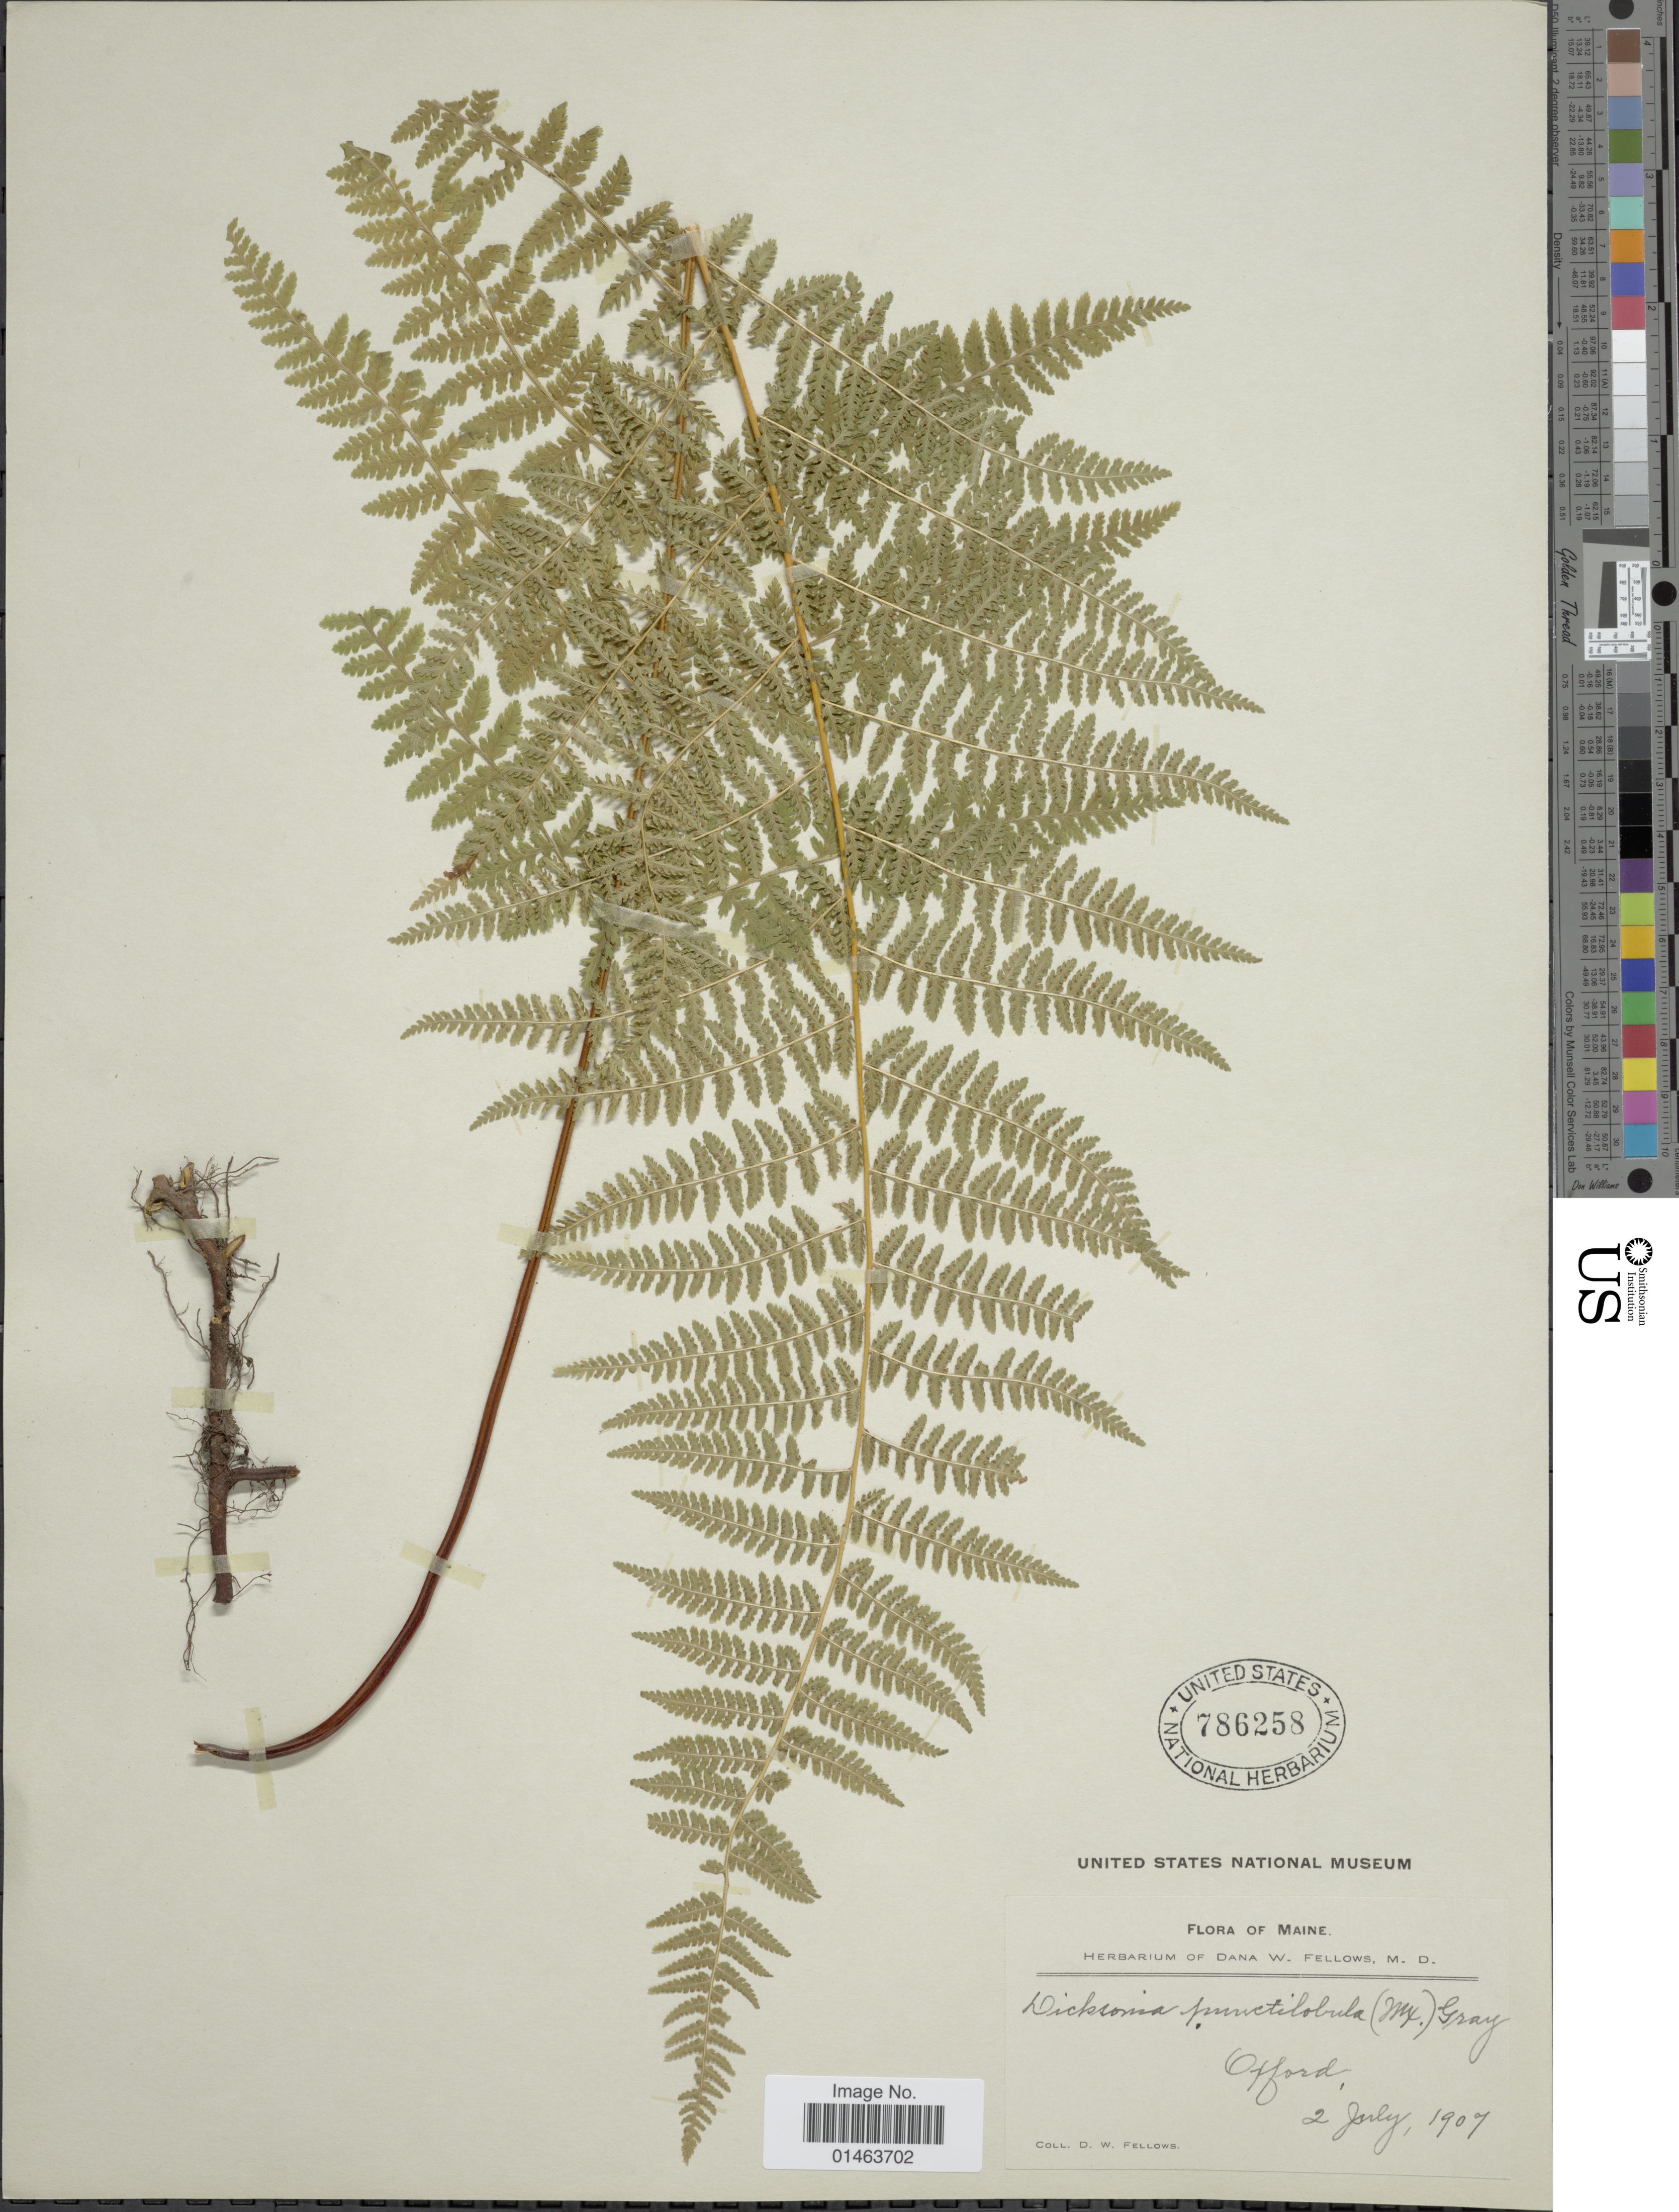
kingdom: Plantae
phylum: Tracheophyta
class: Polypodiopsida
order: Polypodiales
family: Dennstaedtiaceae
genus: Dennstaedtia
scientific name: Dennstaedtia punctilobula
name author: (Michx.) T. Moore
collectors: D. W. Fellows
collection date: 1909-07-02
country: United States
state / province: Maine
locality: Oxford, Maine.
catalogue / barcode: US 786258